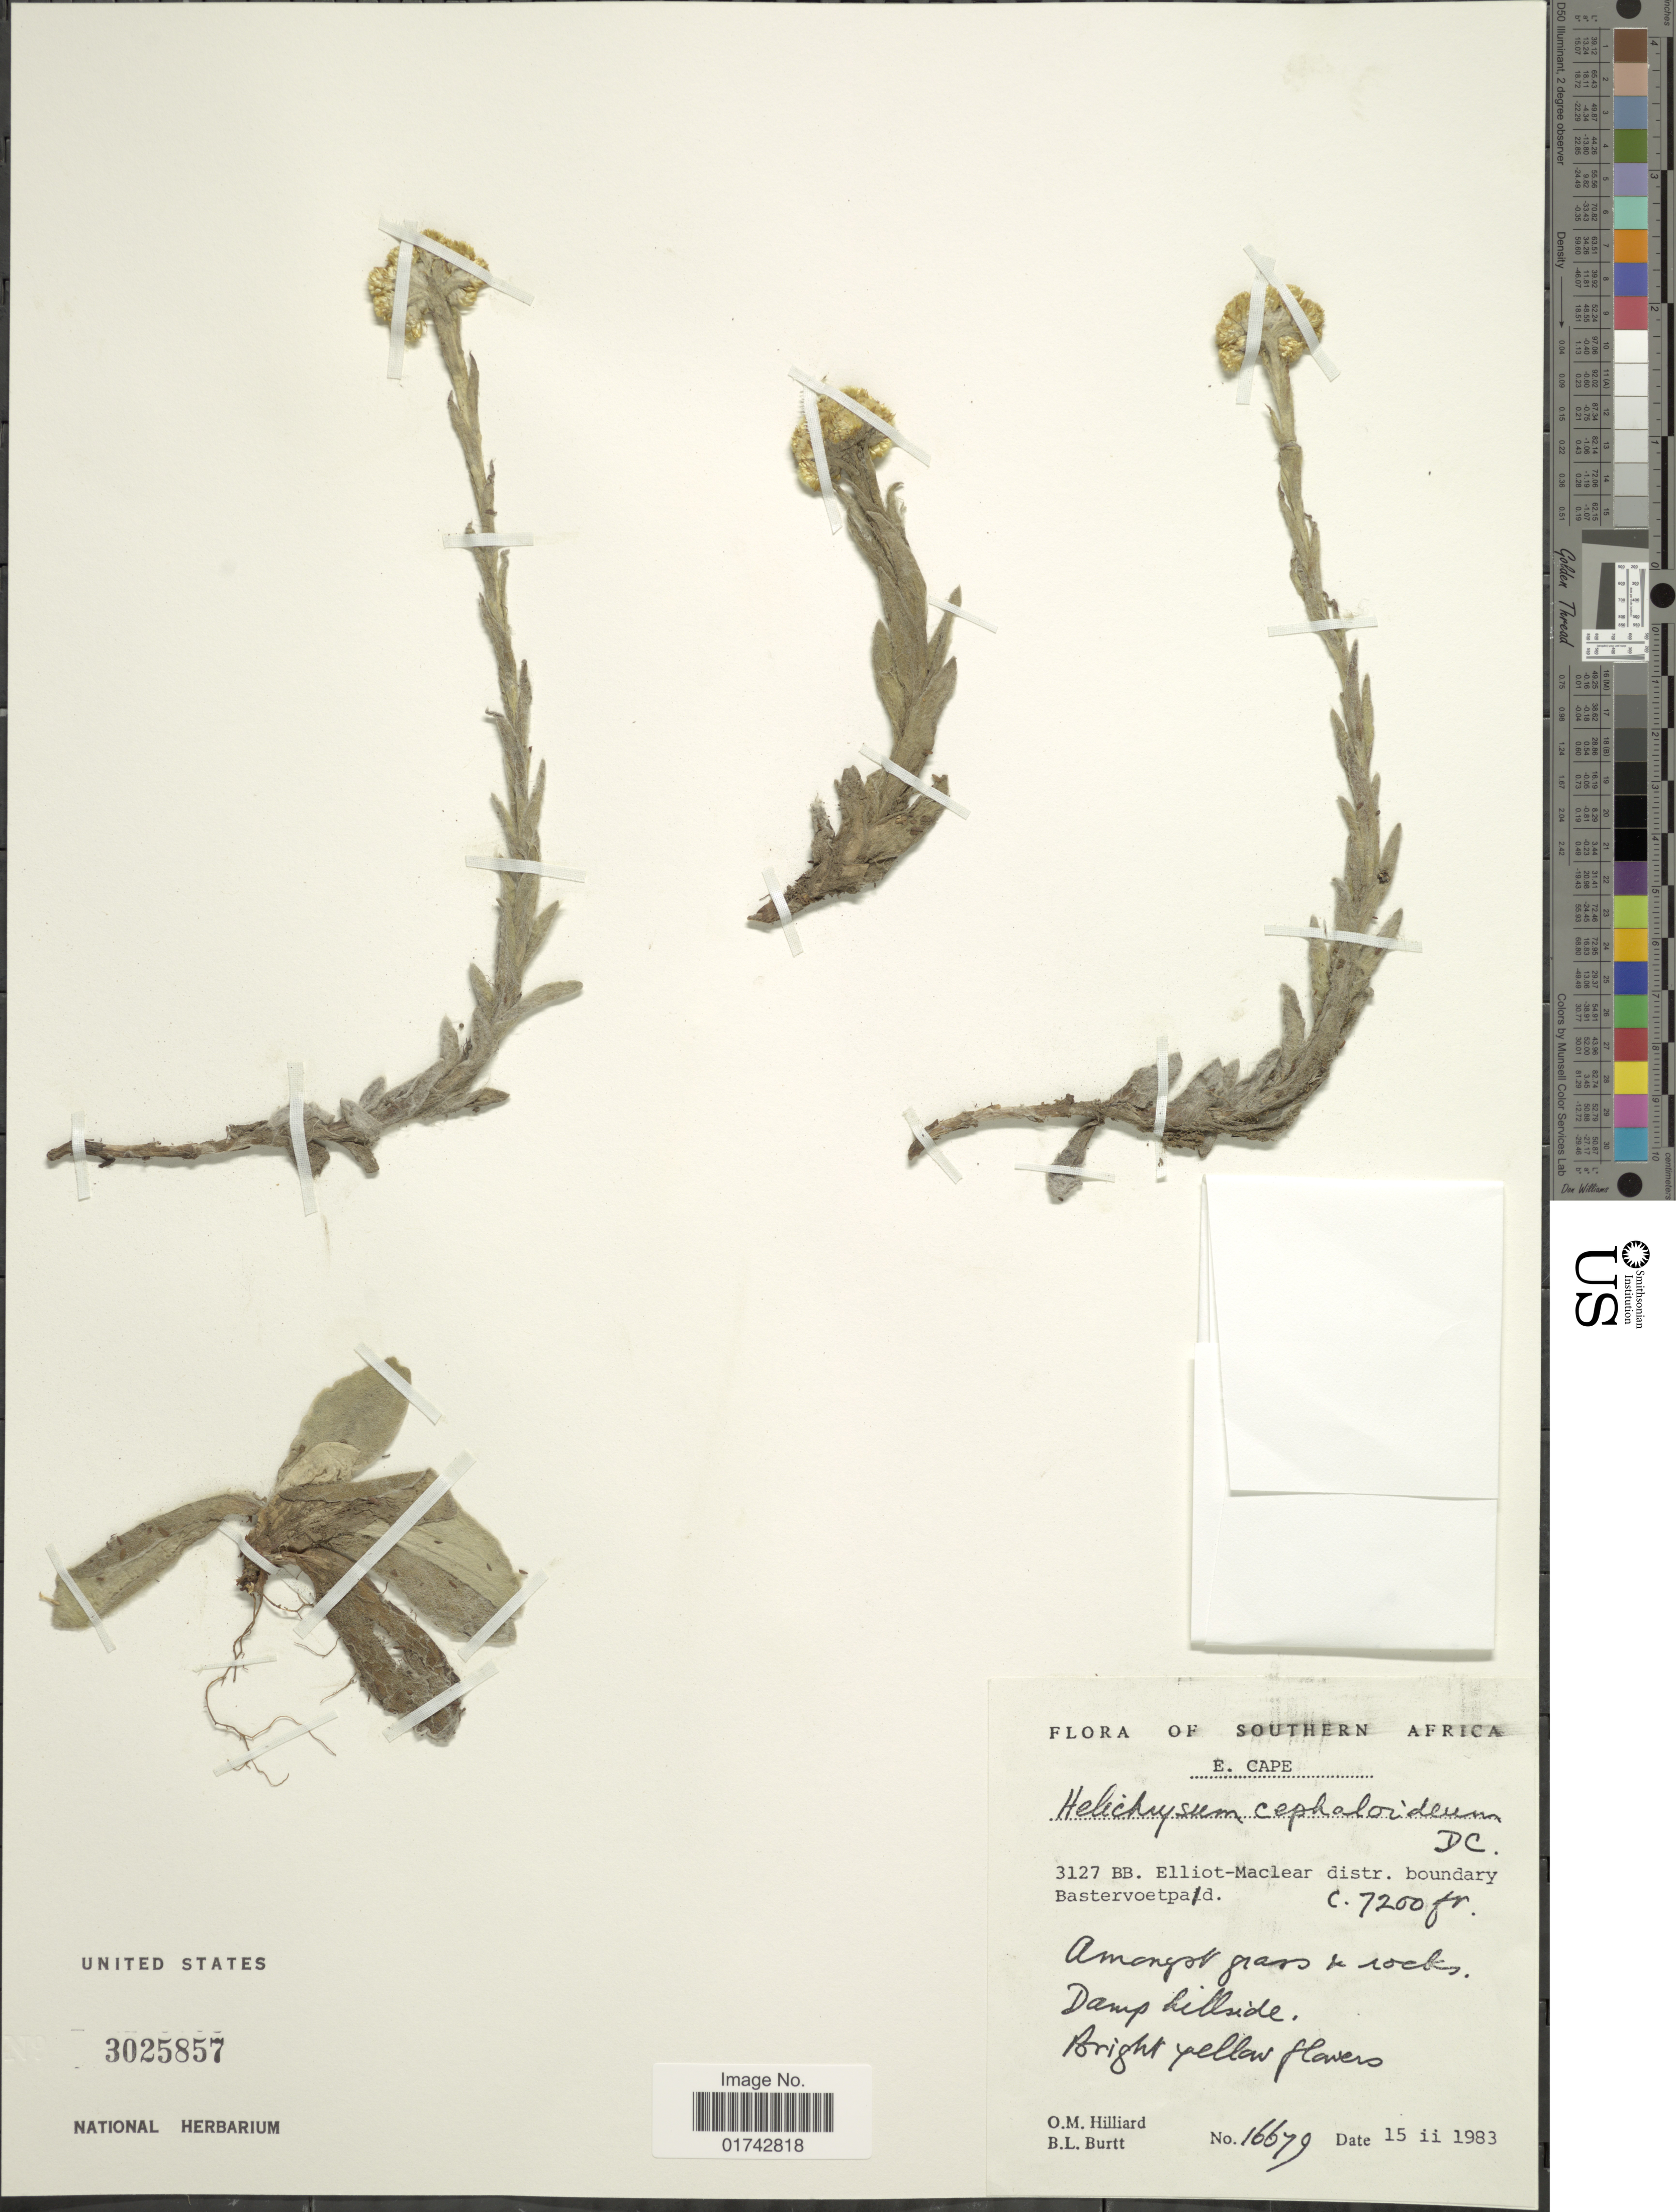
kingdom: Plantae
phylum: Tracheophyta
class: Magnoliopsida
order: Asterales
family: Asteraceae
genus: Helichrysum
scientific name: Helichrysum cephaloideum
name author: DC.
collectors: O. M. Hilliard & B. L. Burtt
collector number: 16679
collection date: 1983-02-15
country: South Africa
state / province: Eastern Cape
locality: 3127 BB. Elliot-Maclear distr. boundary Bastervoetpad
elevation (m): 2195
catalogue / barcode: US 3025857